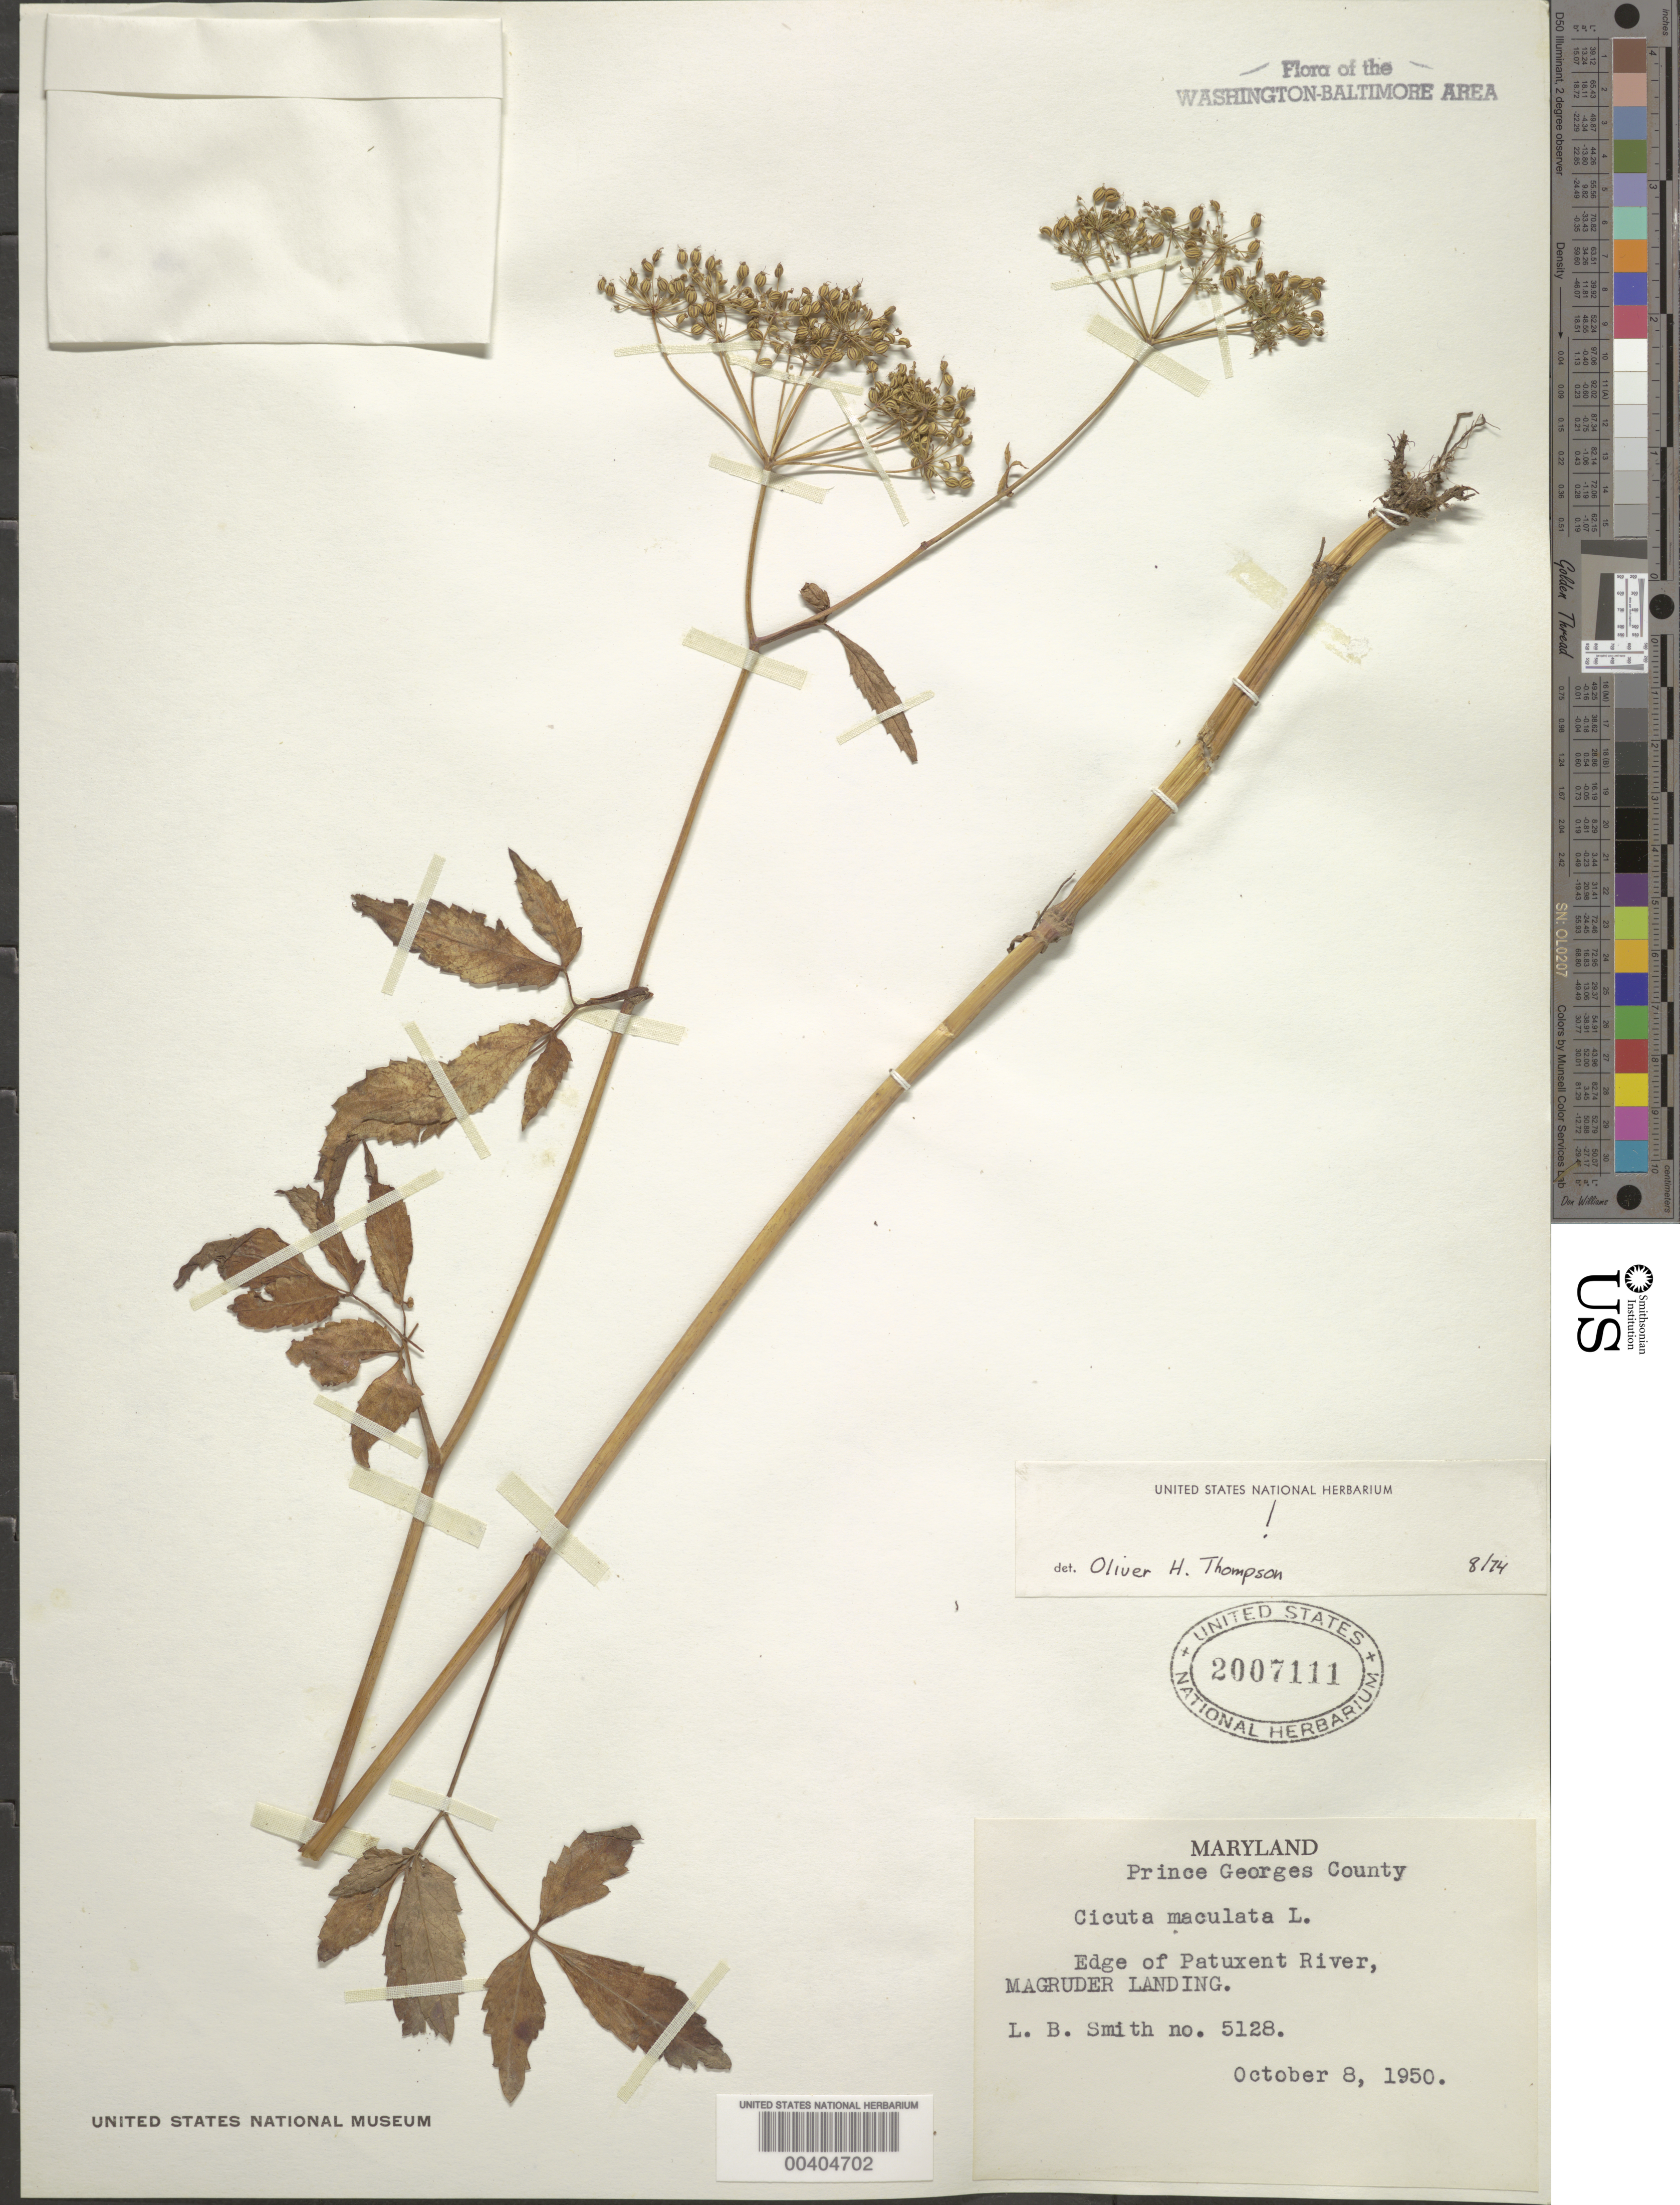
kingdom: Plantae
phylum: Tracheophyta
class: Magnoliopsida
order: Apiales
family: Apiaceae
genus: Cicuta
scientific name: Cicuta maculata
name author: L.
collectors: L. Smith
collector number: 5128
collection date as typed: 08 Oct 1950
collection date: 1950-10-08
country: United States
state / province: Maryland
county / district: Prince George's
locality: Edge of Patuxent River, Magruder Landing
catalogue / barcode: US 2007111